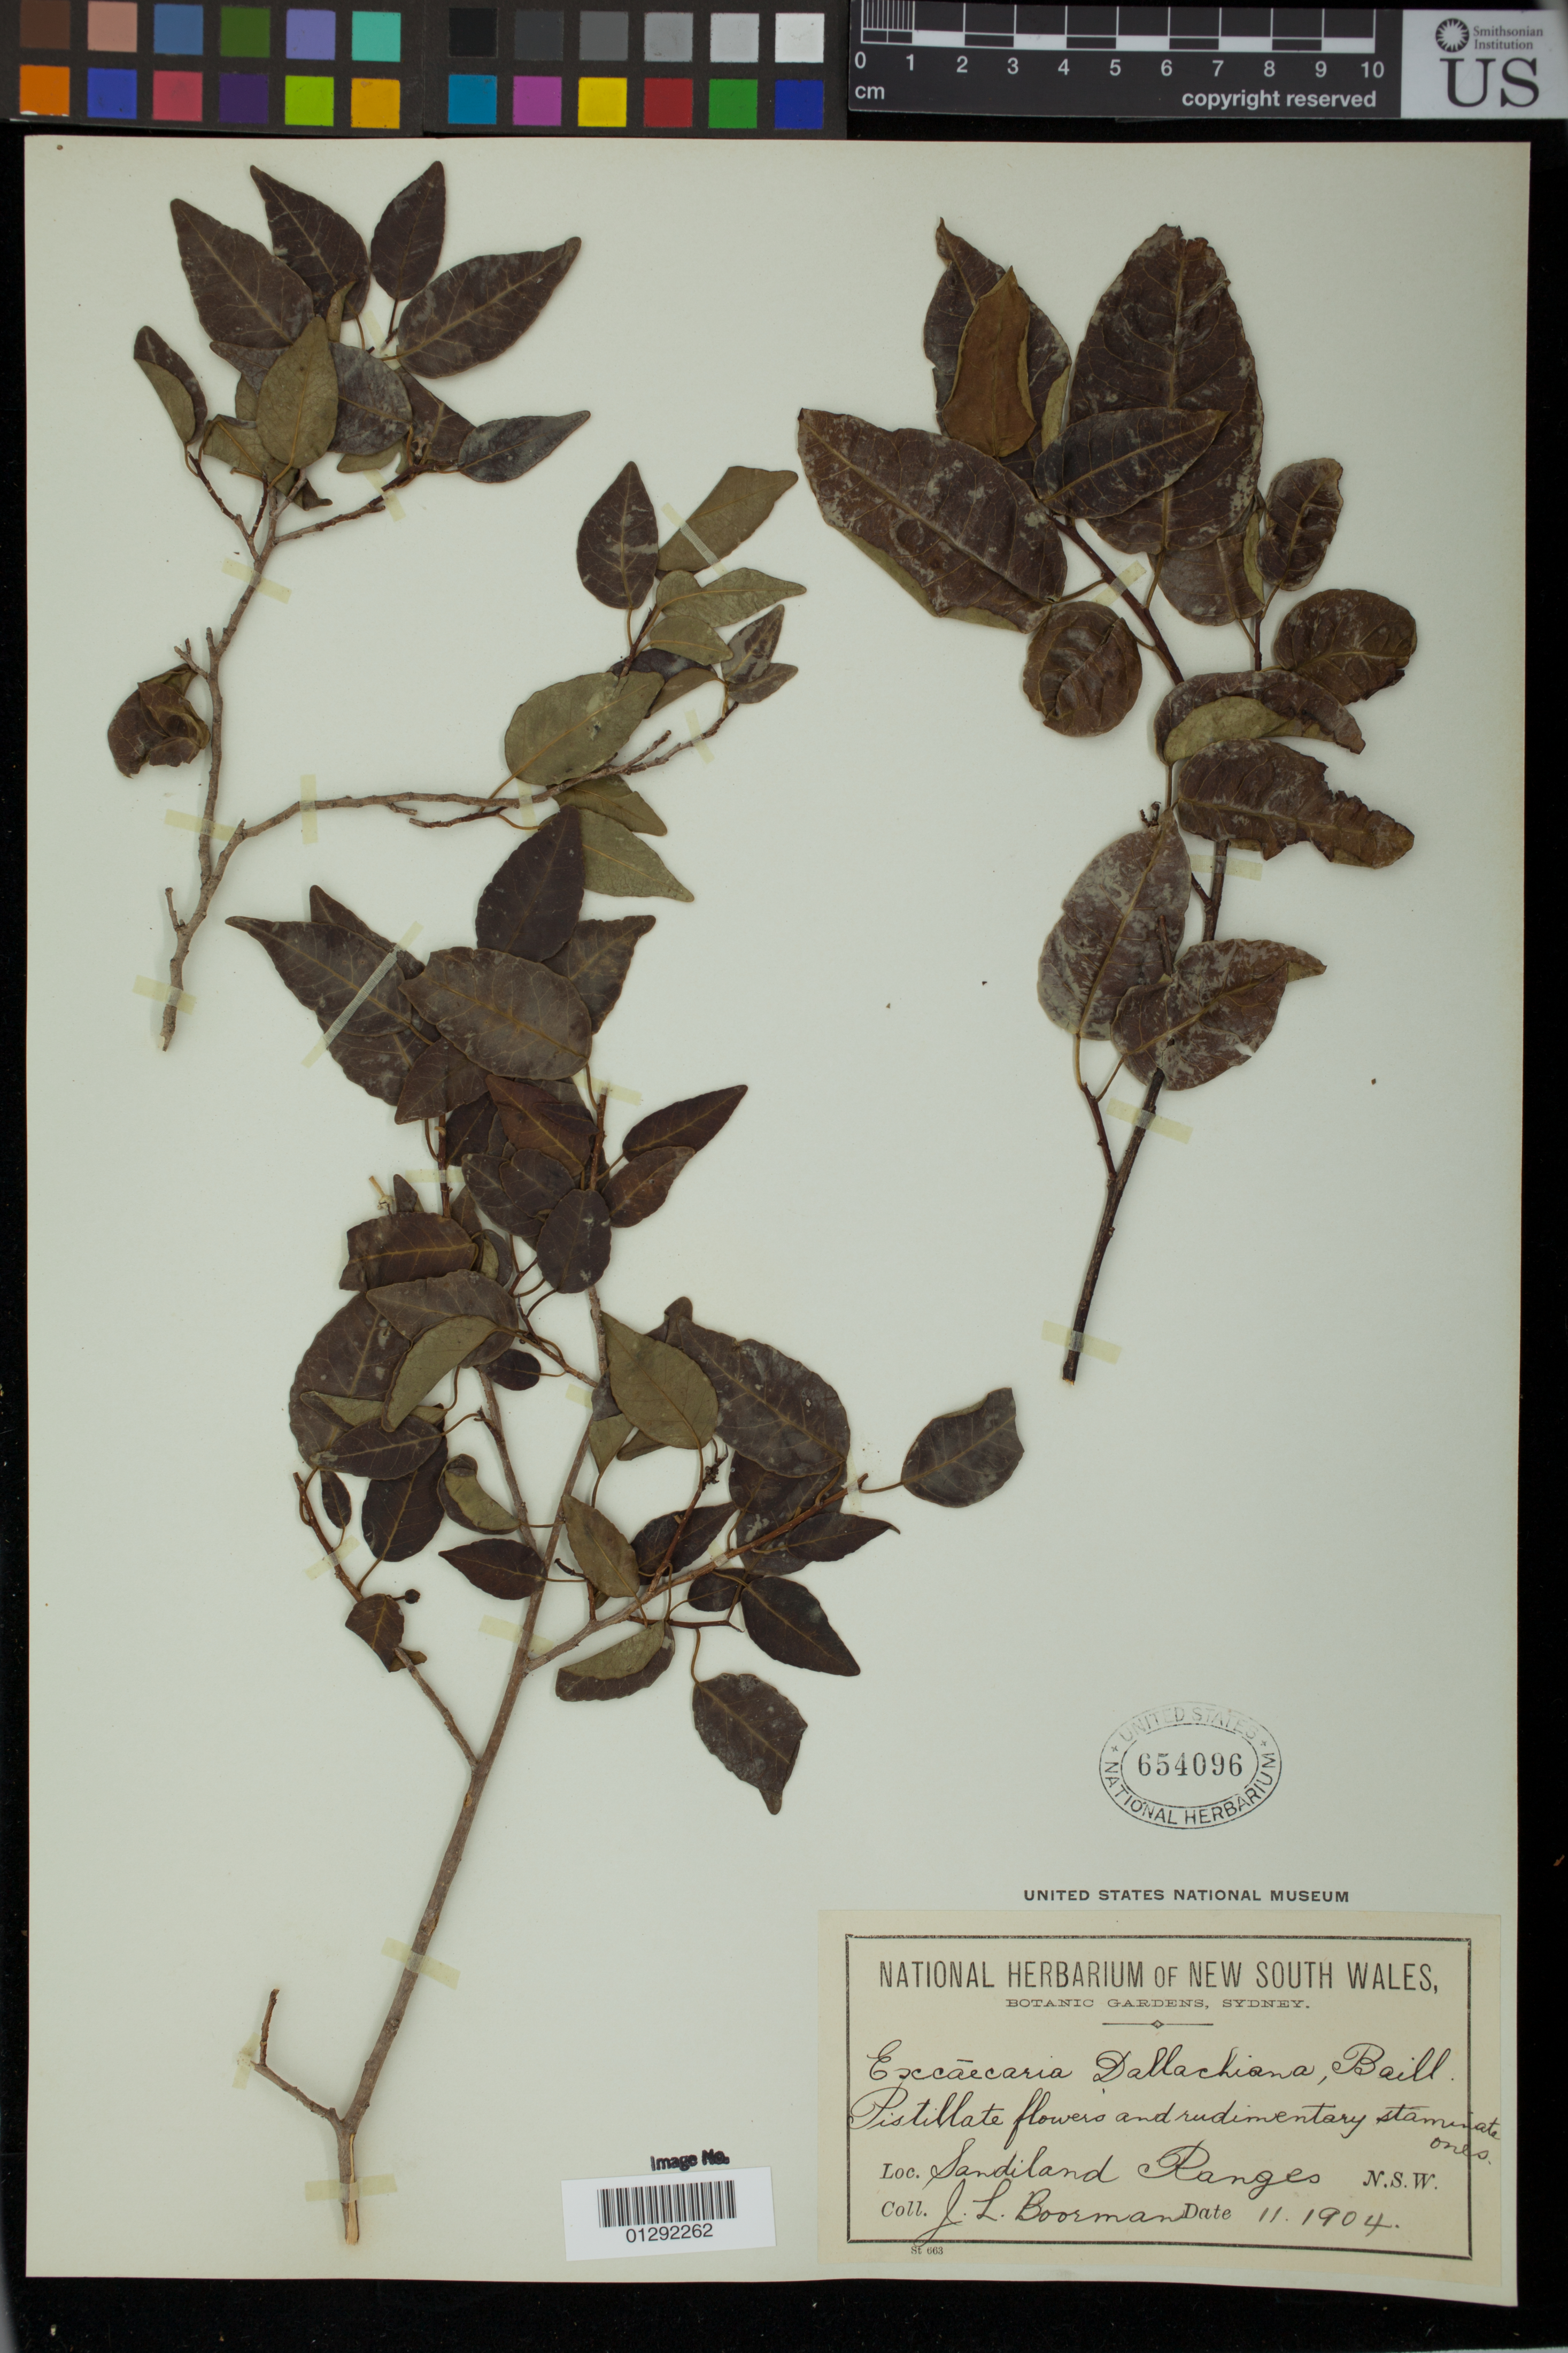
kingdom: Plantae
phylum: Tracheophyta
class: Magnoliopsida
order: Malpighiales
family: Euphorbiaceae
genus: Excoecaria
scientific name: Excoecaria dallachyana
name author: (Baill.) Benth.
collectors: J. Boorman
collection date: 1904-11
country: Australia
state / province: New South Wales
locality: Sandiland Ranges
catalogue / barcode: US 654096